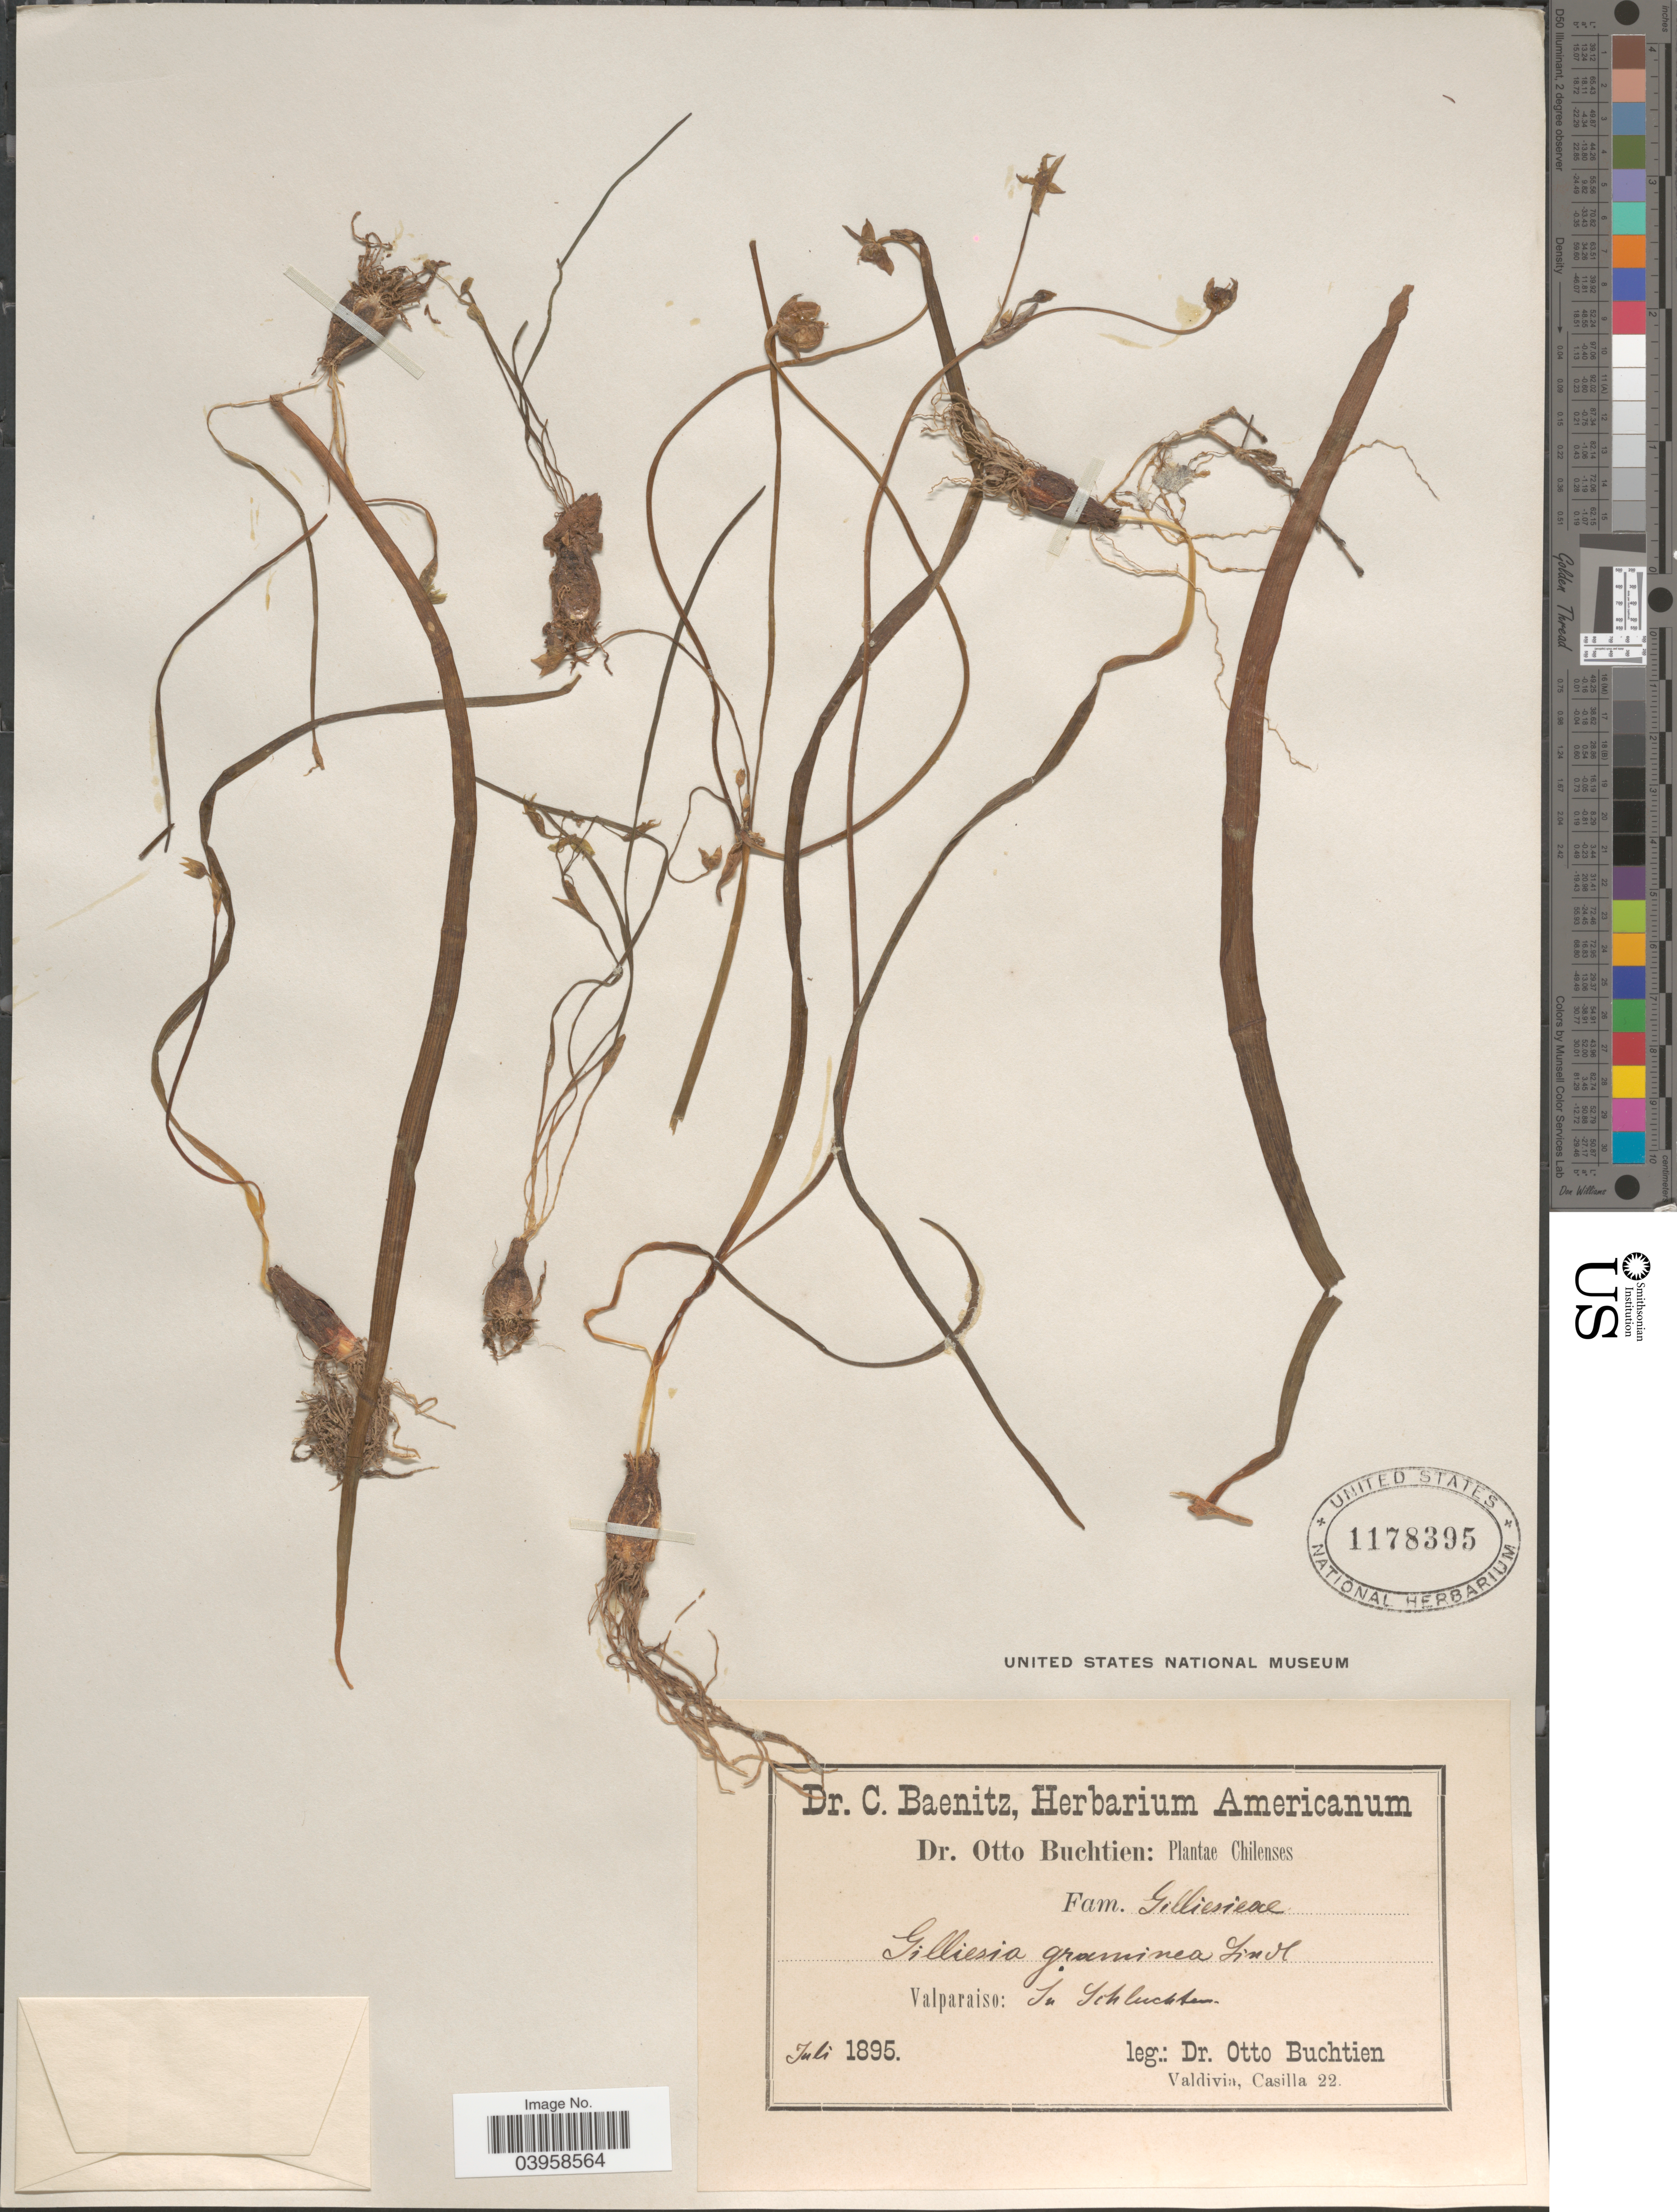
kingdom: Plantae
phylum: Tracheophyta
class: Liliopsida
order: Asparagales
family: Amaryllidaceae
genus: Gilliesia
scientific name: Gilliesia graminea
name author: Lindl.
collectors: O. Buchtien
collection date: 1895-07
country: Chile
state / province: Valparaíso (V)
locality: In Schluchten.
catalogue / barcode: US 1178395